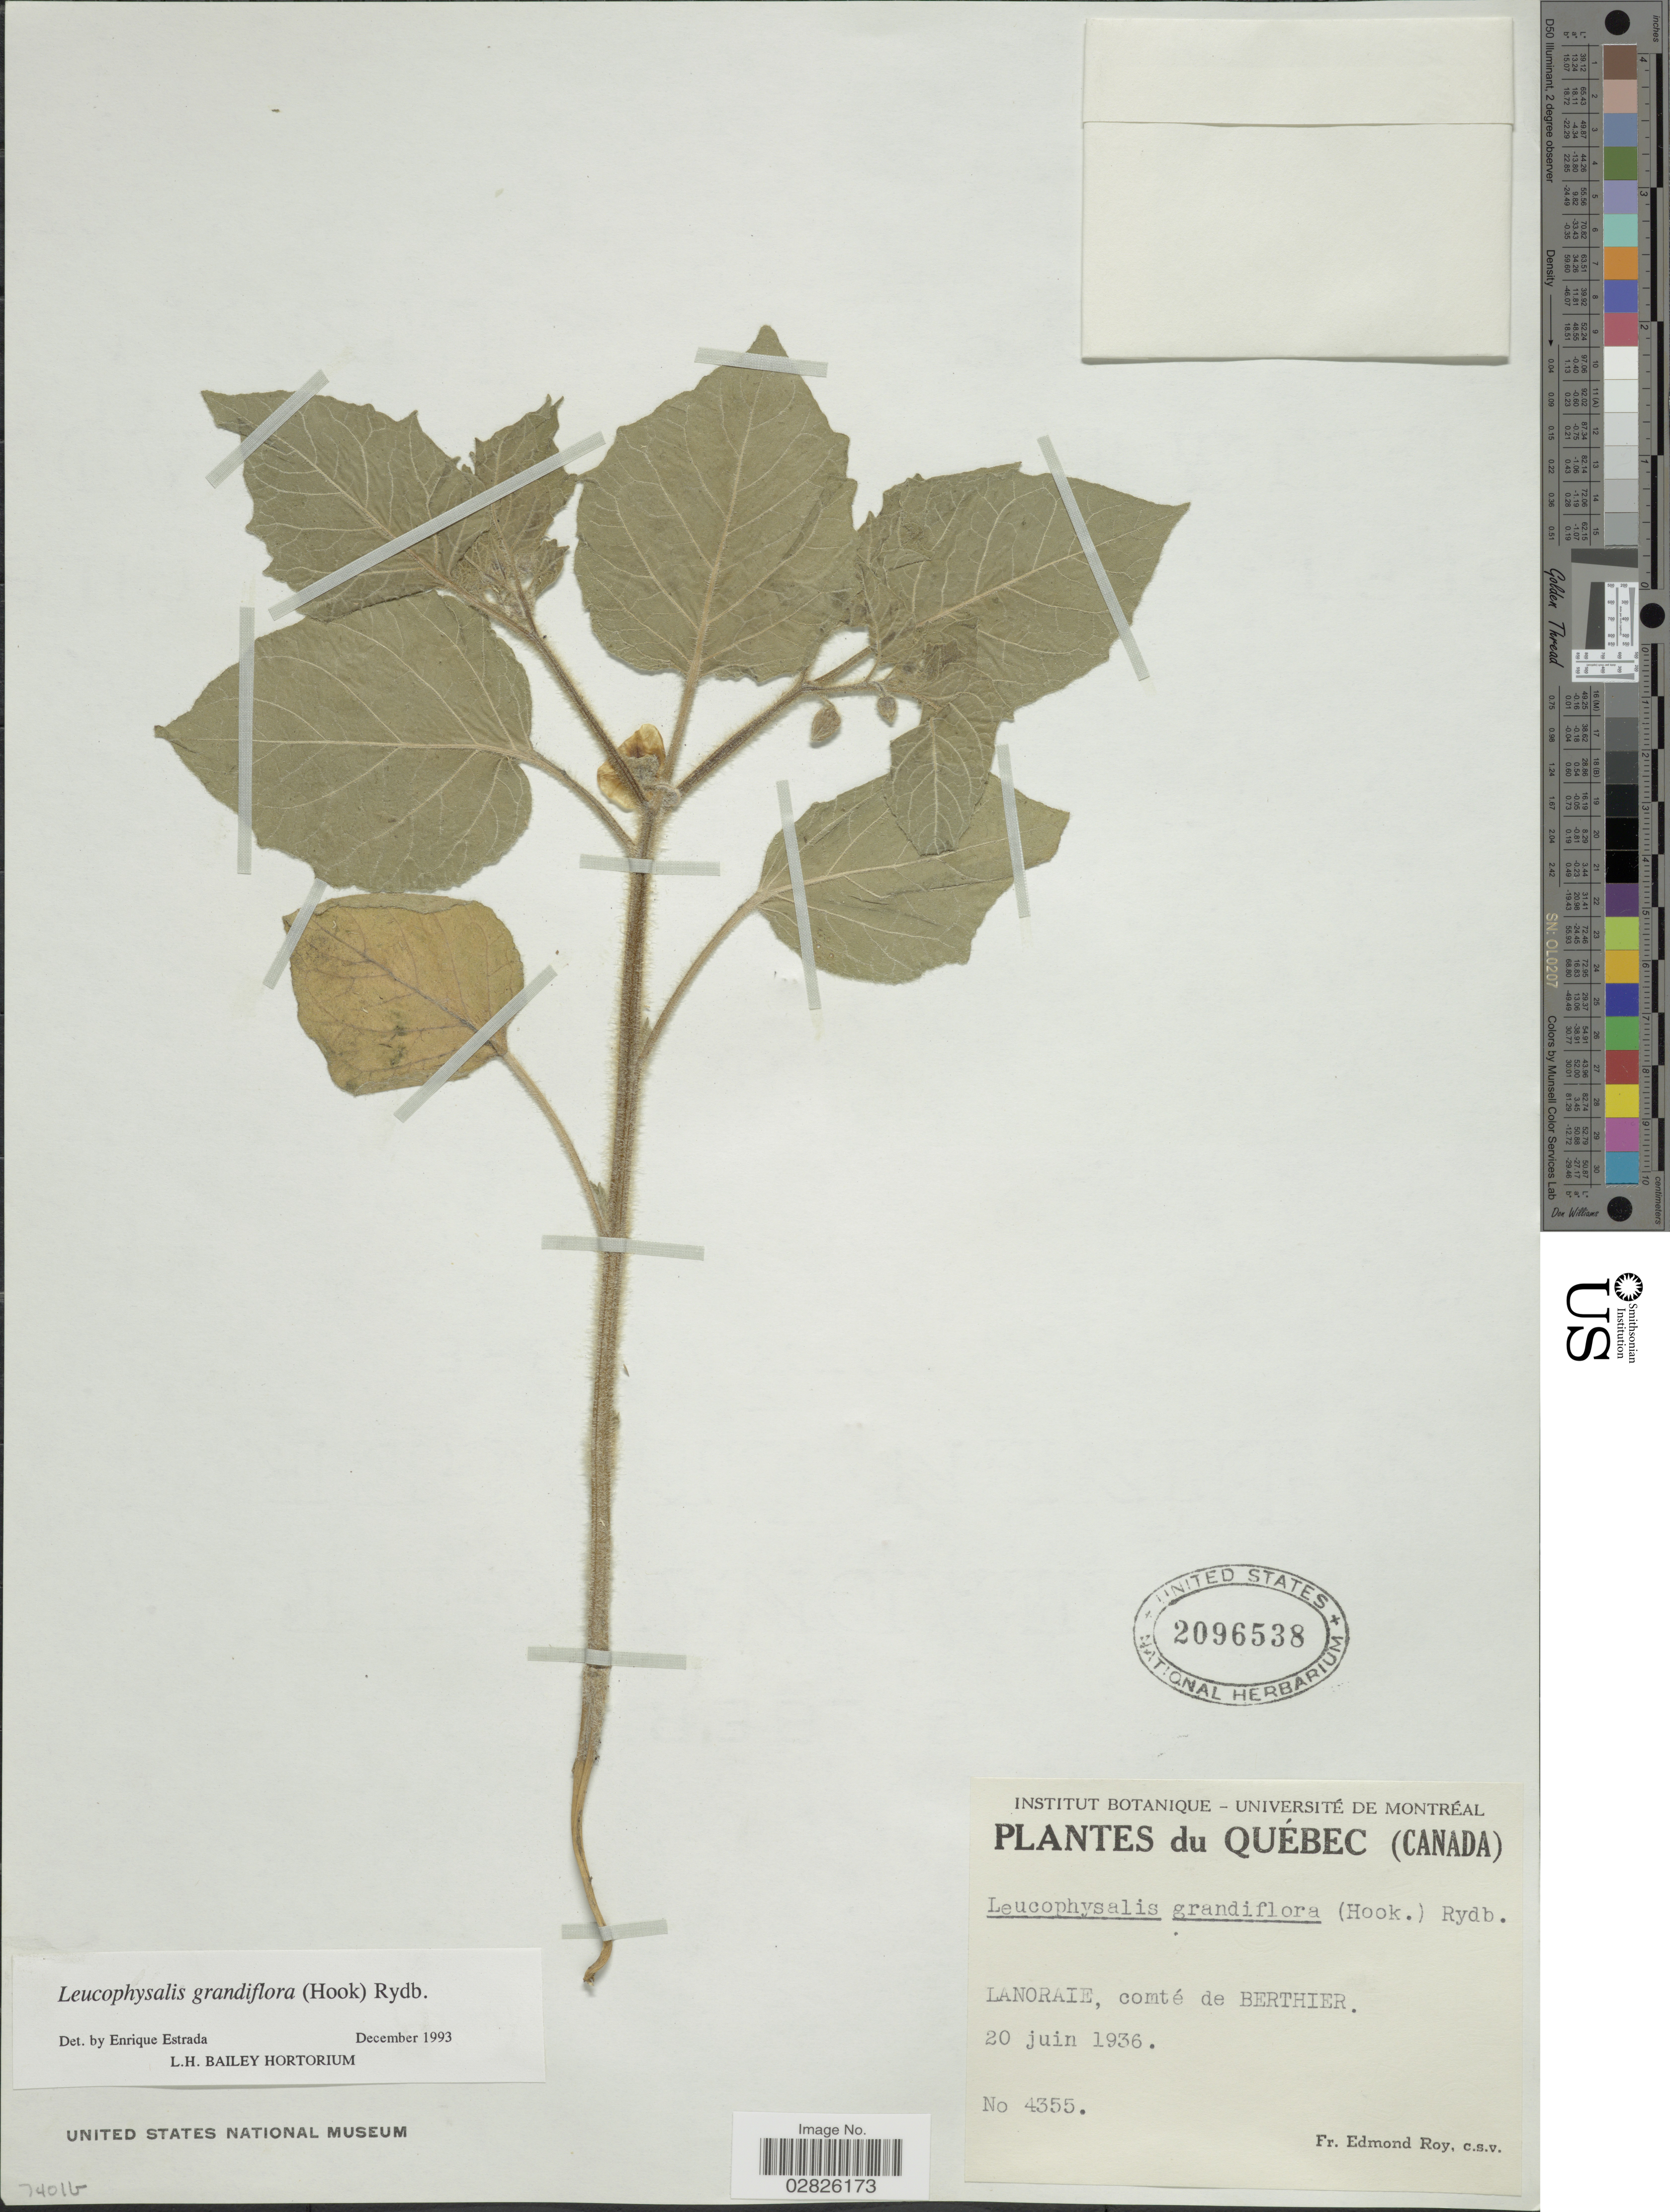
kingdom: Plantae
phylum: Tracheophyta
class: Magnoliopsida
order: Solanales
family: Solanaceae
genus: Leucophysalis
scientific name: Leucophysalis grandiflora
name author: (Hook.) Rydb.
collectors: E. Roy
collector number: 4355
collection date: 1936-06-20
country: Canada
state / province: Quebec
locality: Lanoraie, comté de Berthier.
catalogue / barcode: US 2096538